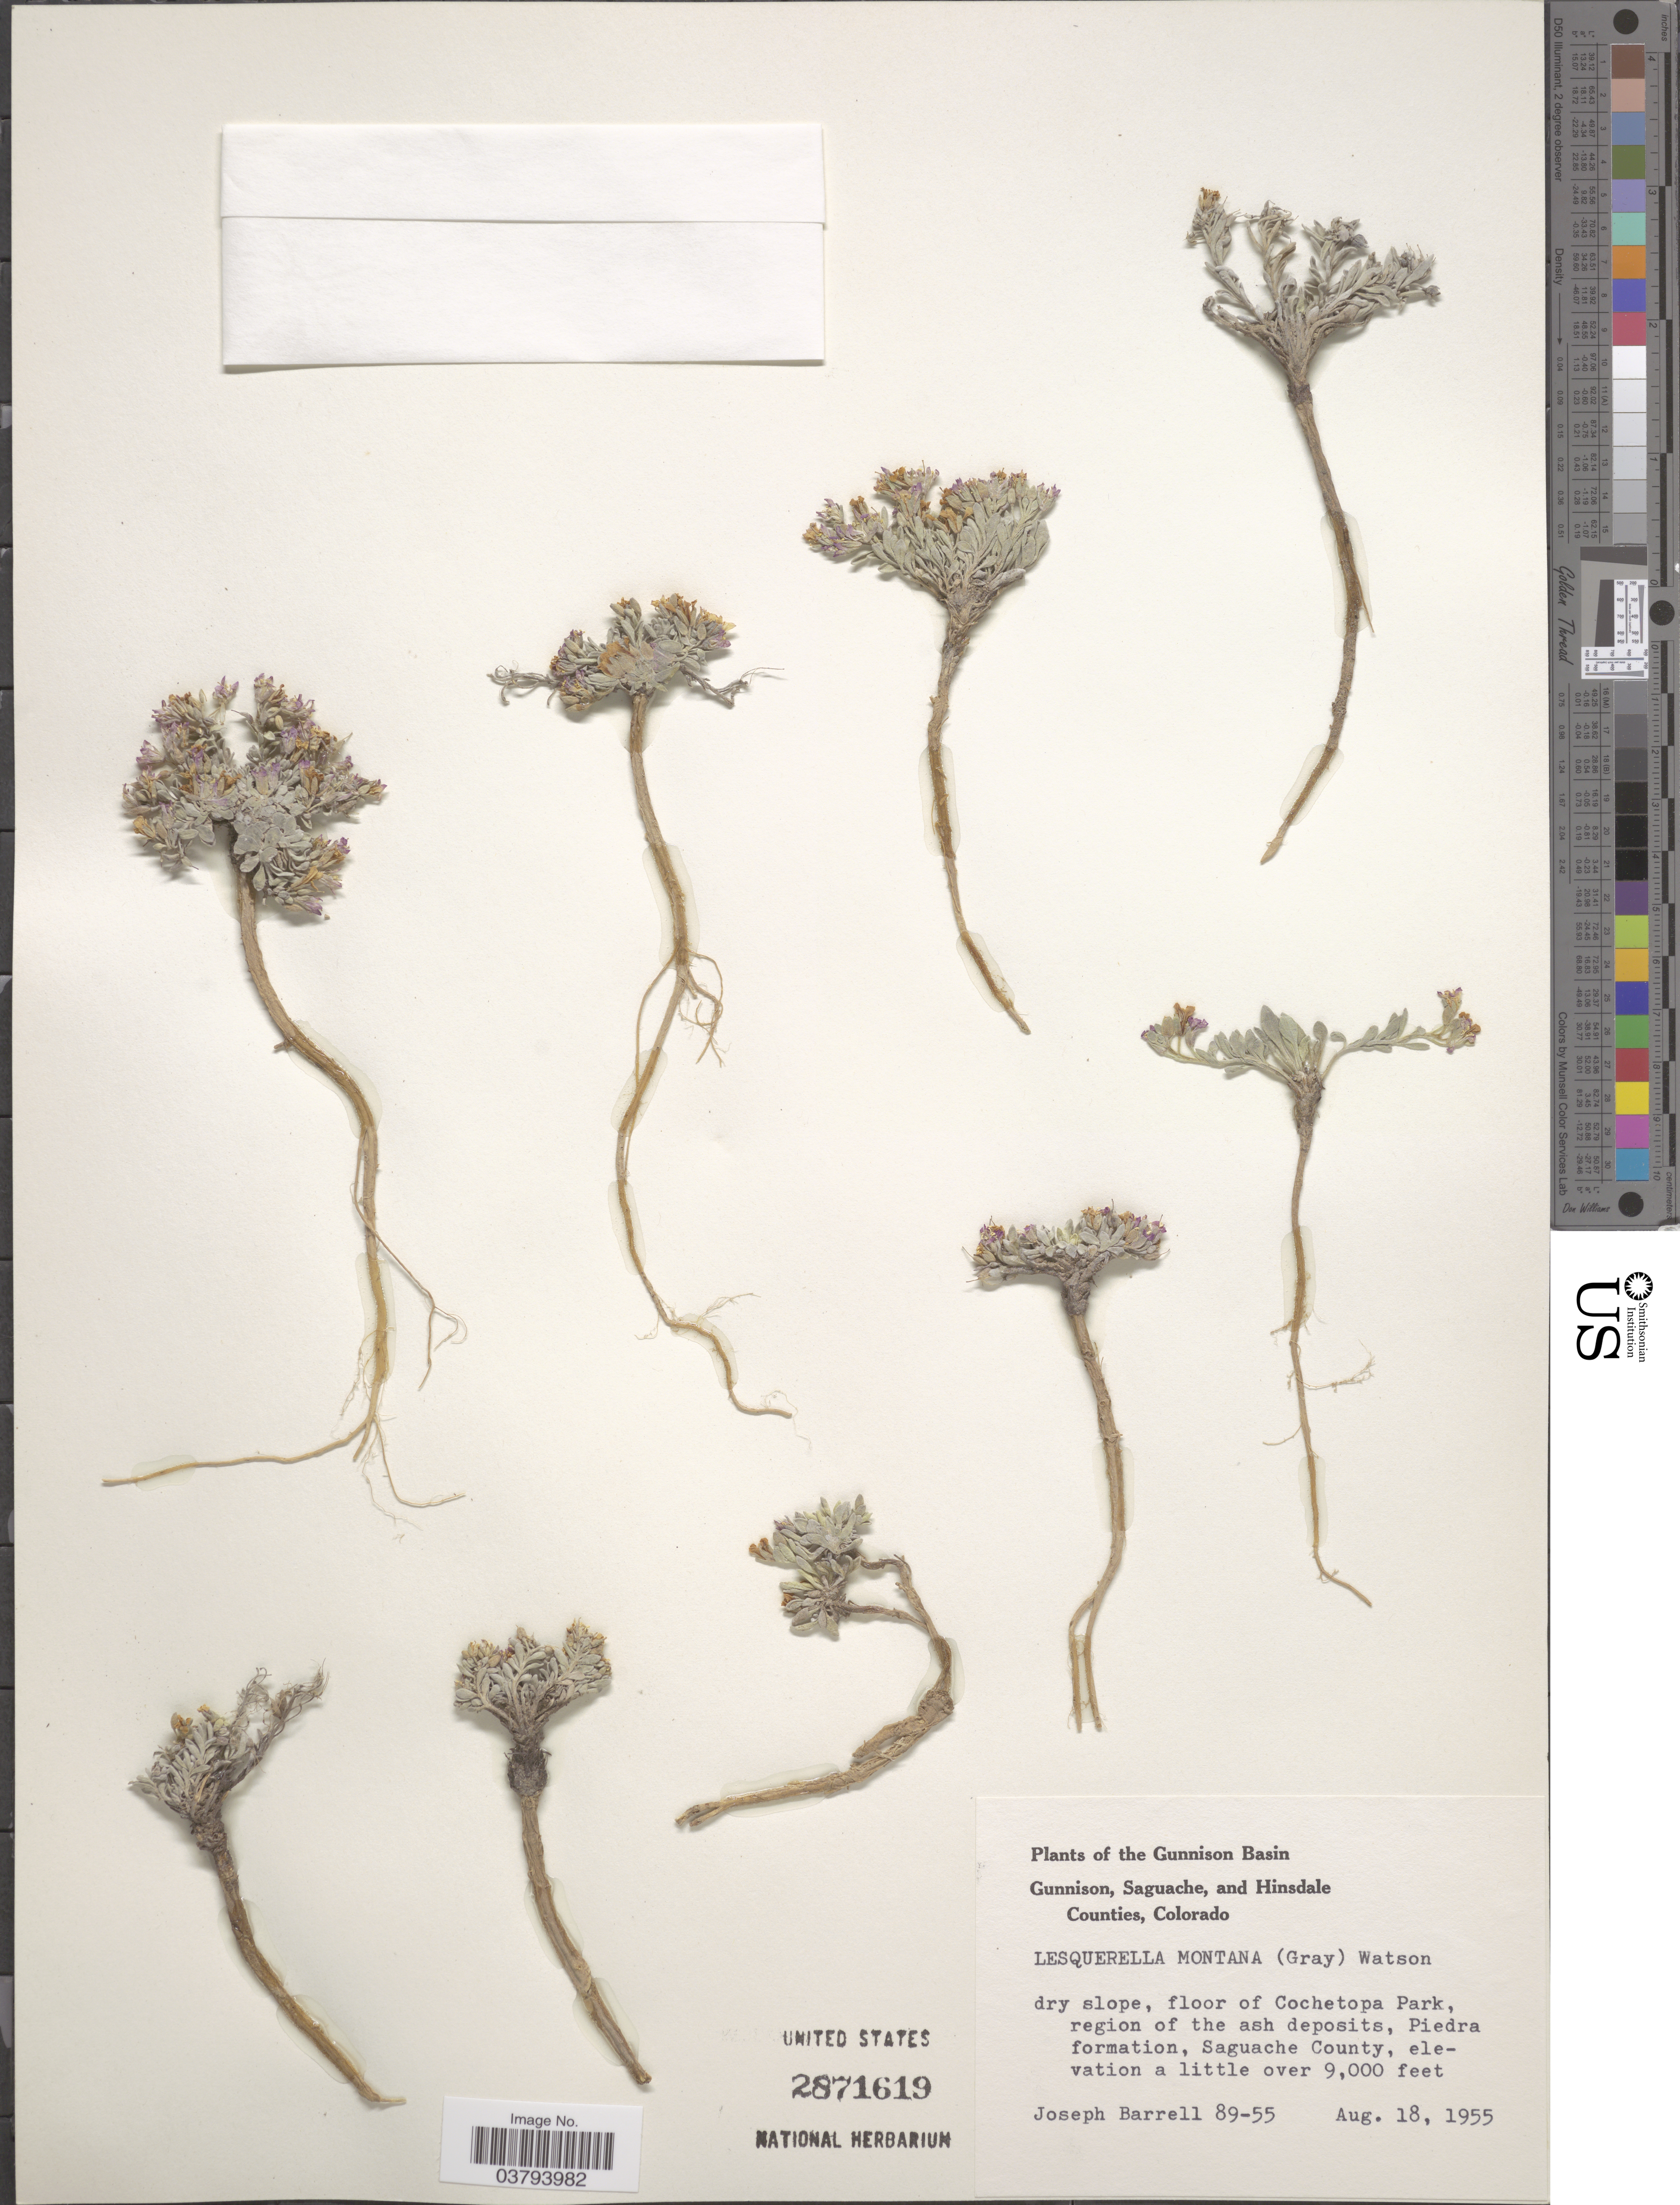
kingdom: Plantae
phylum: Tracheophyta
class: Magnoliopsida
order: Brassicales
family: Brassicaceae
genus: Lesquerella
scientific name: Lesquerella montana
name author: (A. Gray) S. Watson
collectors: J. Barrell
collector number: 89-55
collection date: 1955-08-18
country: United States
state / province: Colorado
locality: The Gunnison Basin. Floor of Cochetopa Park, Piedra formation, Saguache County.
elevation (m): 2743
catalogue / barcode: US 2871619